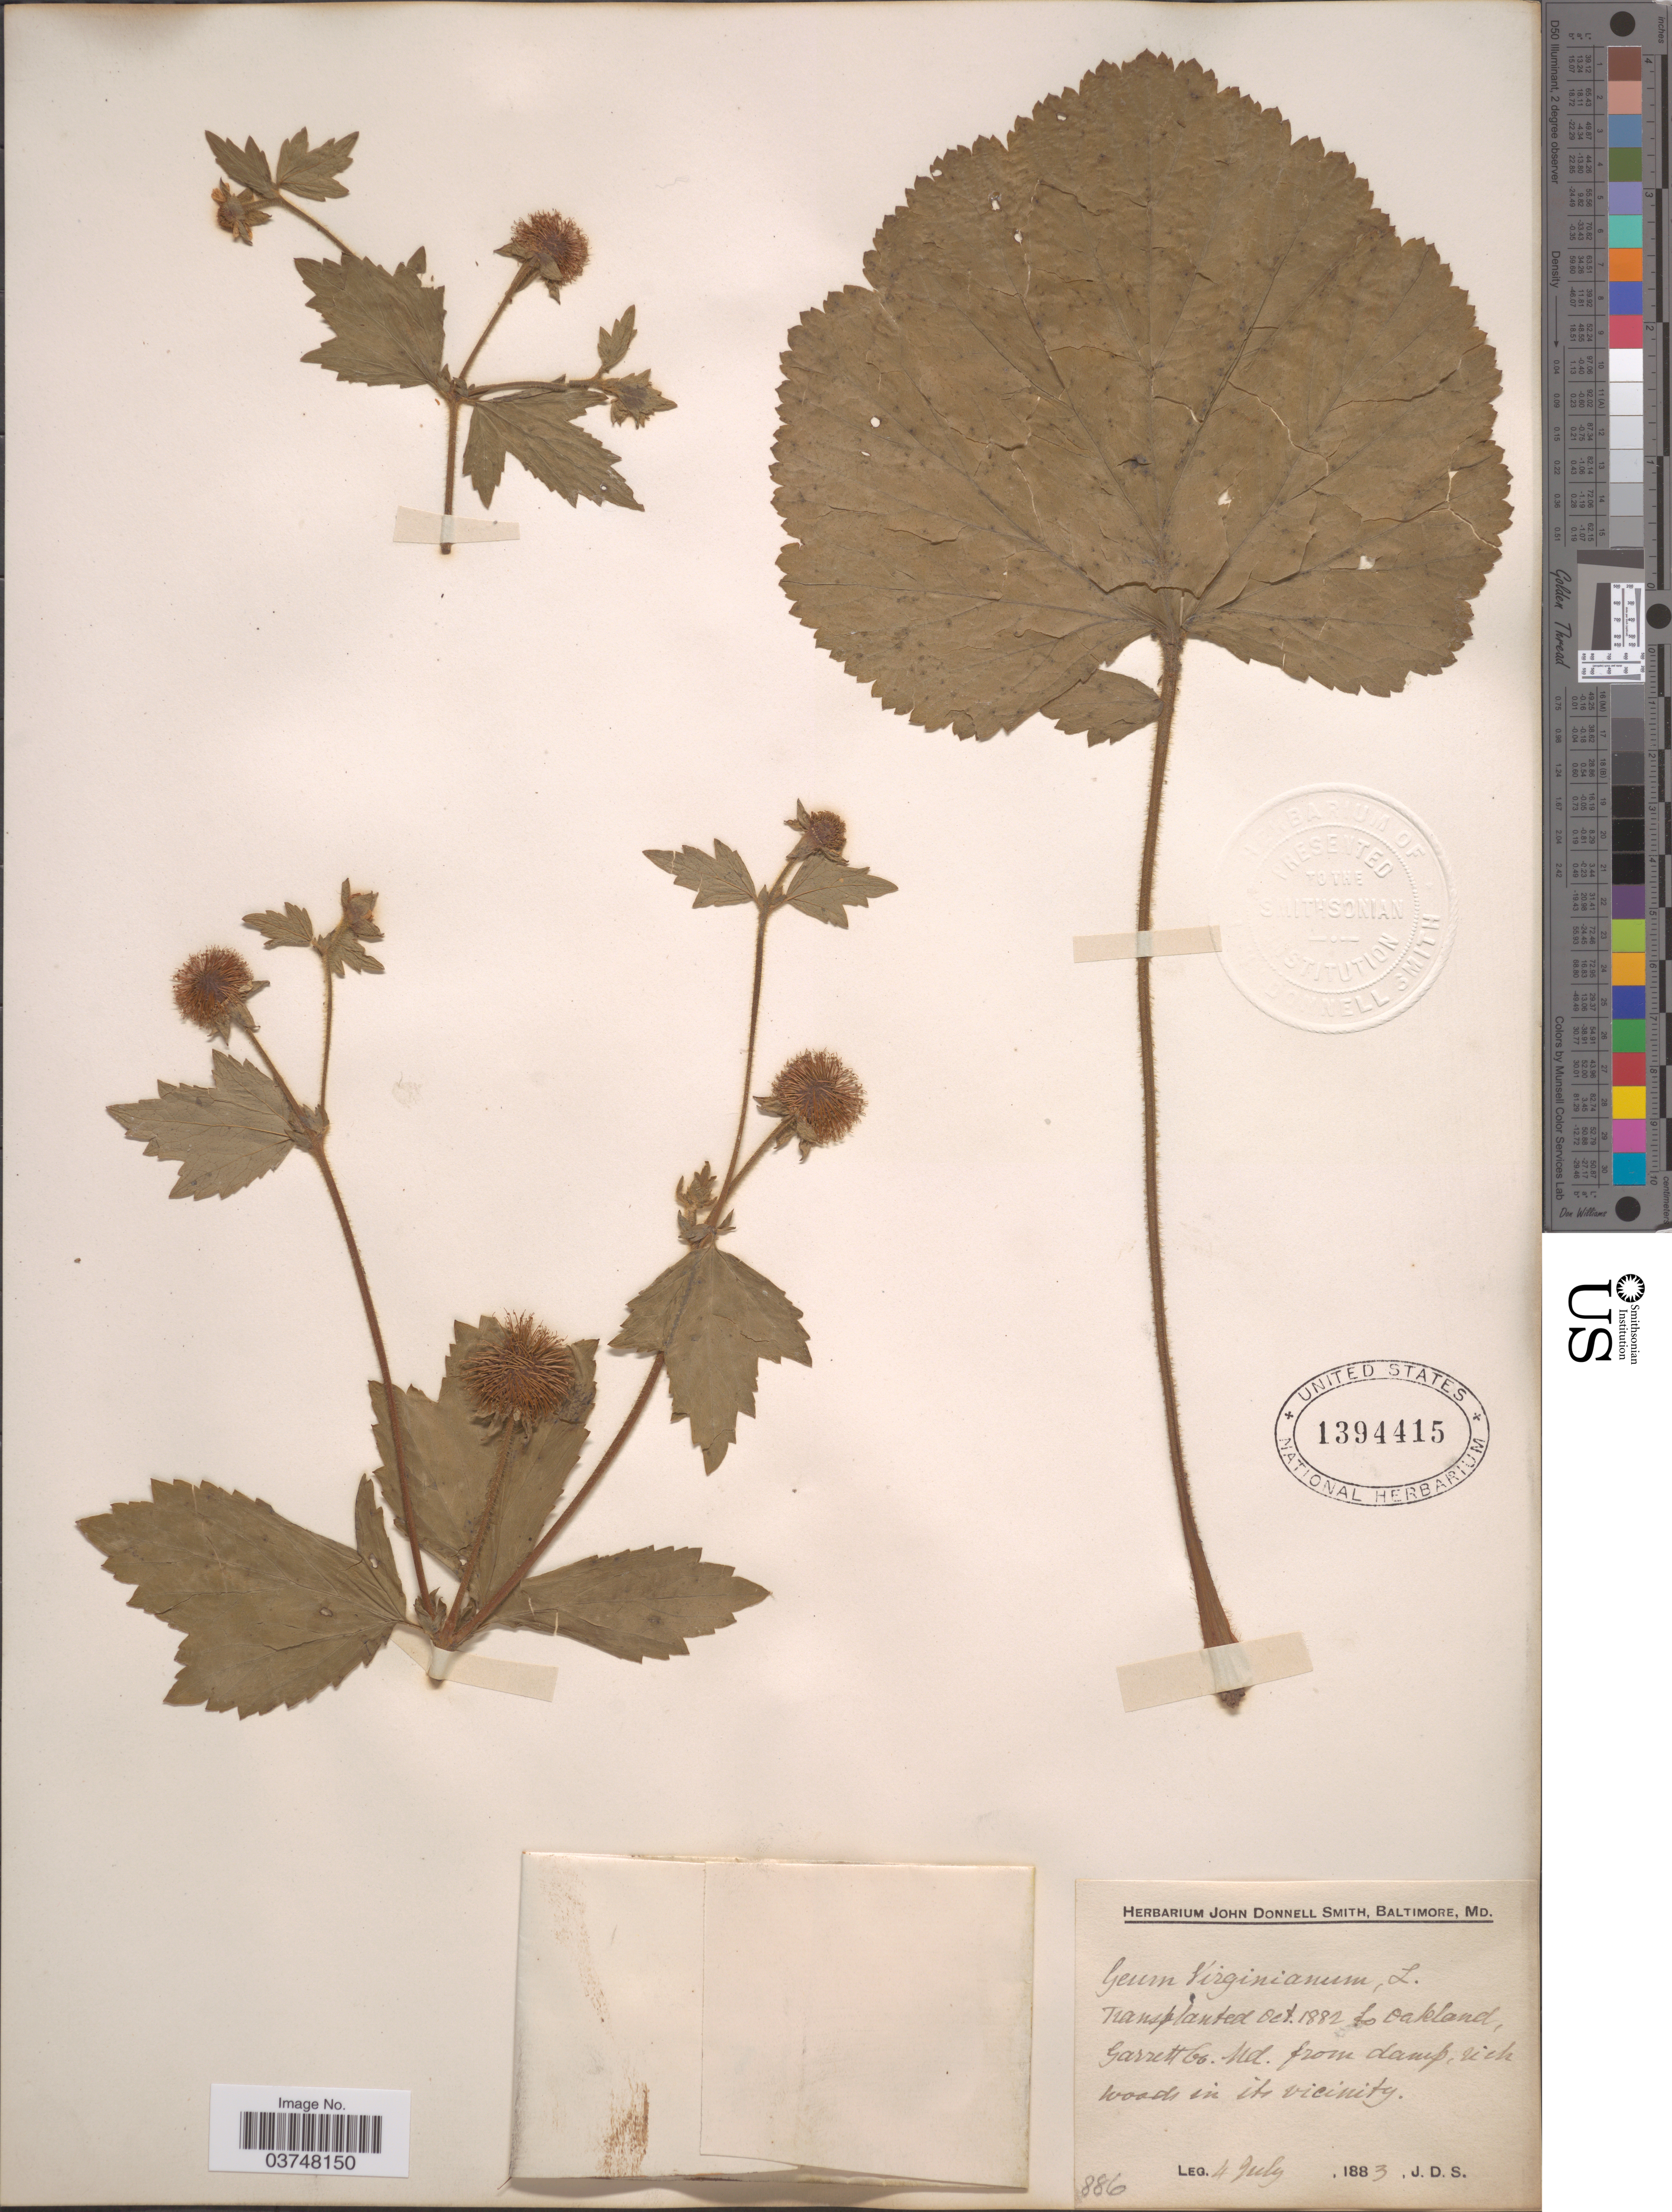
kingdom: Plantae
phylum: Tracheophyta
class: Magnoliopsida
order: Rosales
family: Rosaceae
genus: Geum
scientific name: Geum virginianum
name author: L.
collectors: J. Donnell Smith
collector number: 886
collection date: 1883-07-04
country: United States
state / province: Maryland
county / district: Garrett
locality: Oakland, Garrett Co.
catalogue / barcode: US 1394415